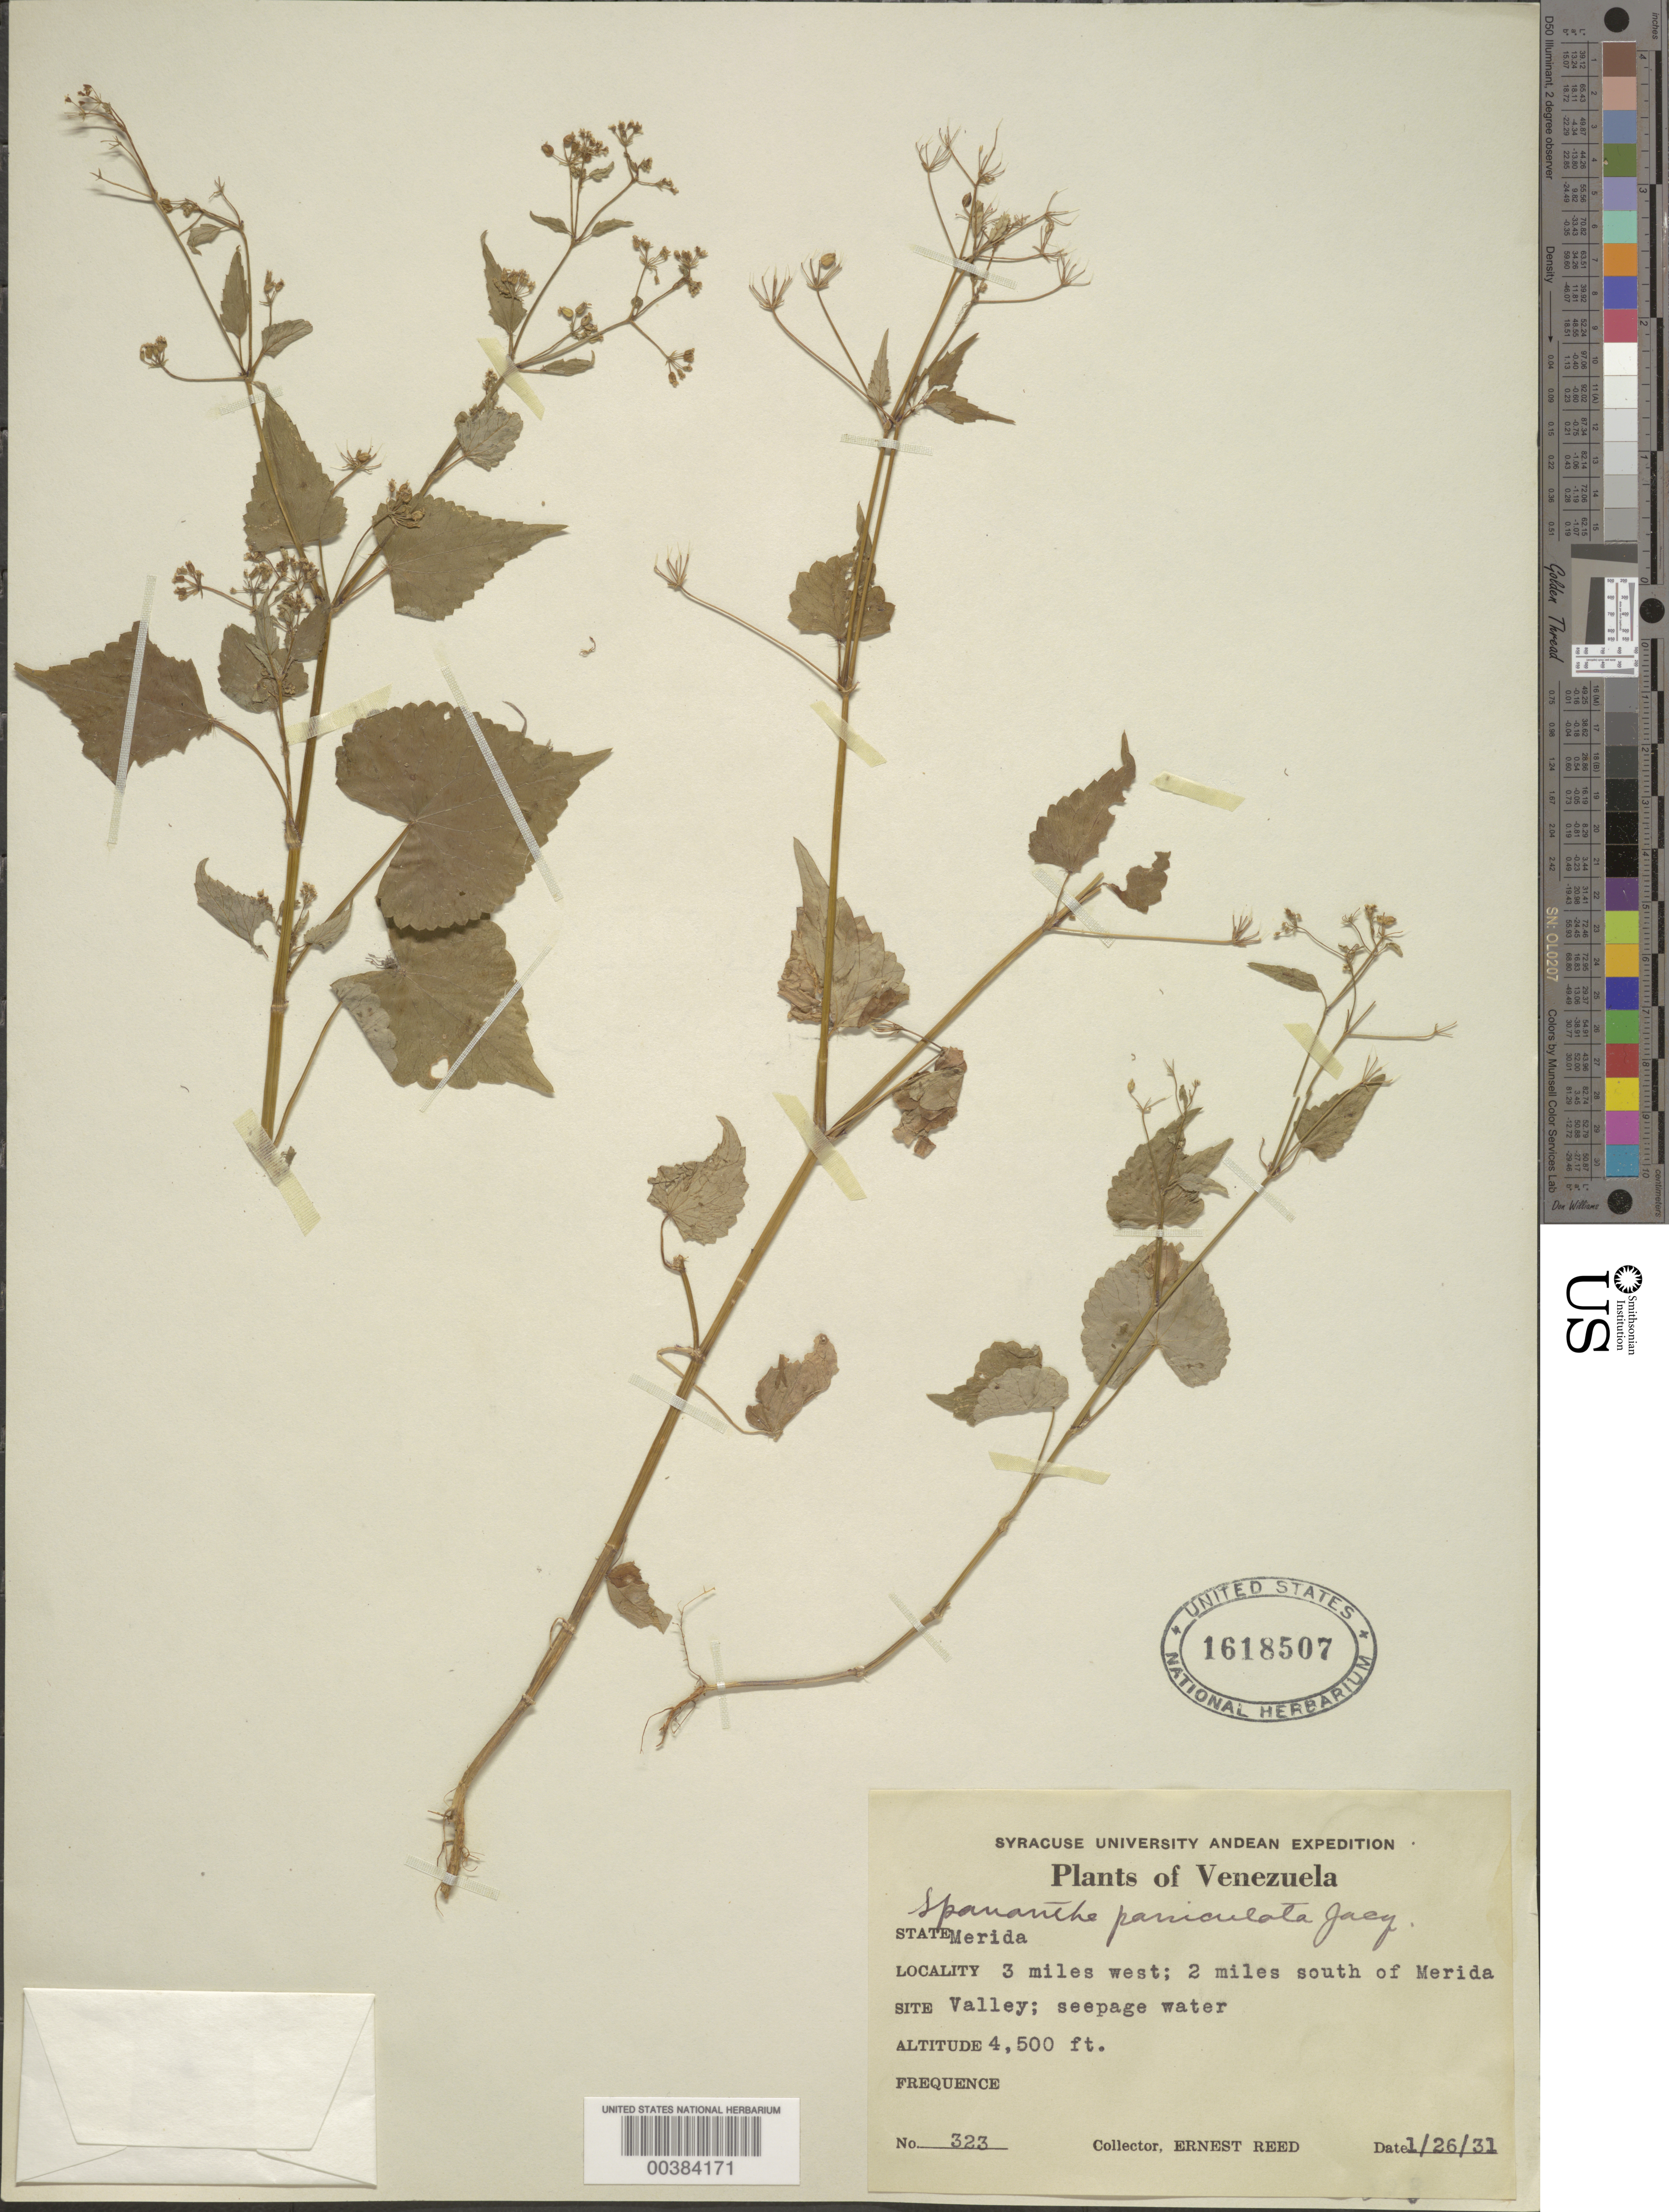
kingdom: Plantae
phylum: Tracheophyta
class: Magnoliopsida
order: Apiales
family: Apiaceae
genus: Spananthe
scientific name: Spananthe paniculata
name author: Jacq.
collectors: E. Reed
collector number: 323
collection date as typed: Transcribed d/m/y: 26/1/31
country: Venezuela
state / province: Mérida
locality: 3 miles west; 2 miles south of Merida Valley.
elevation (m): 1372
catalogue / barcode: US 1618507